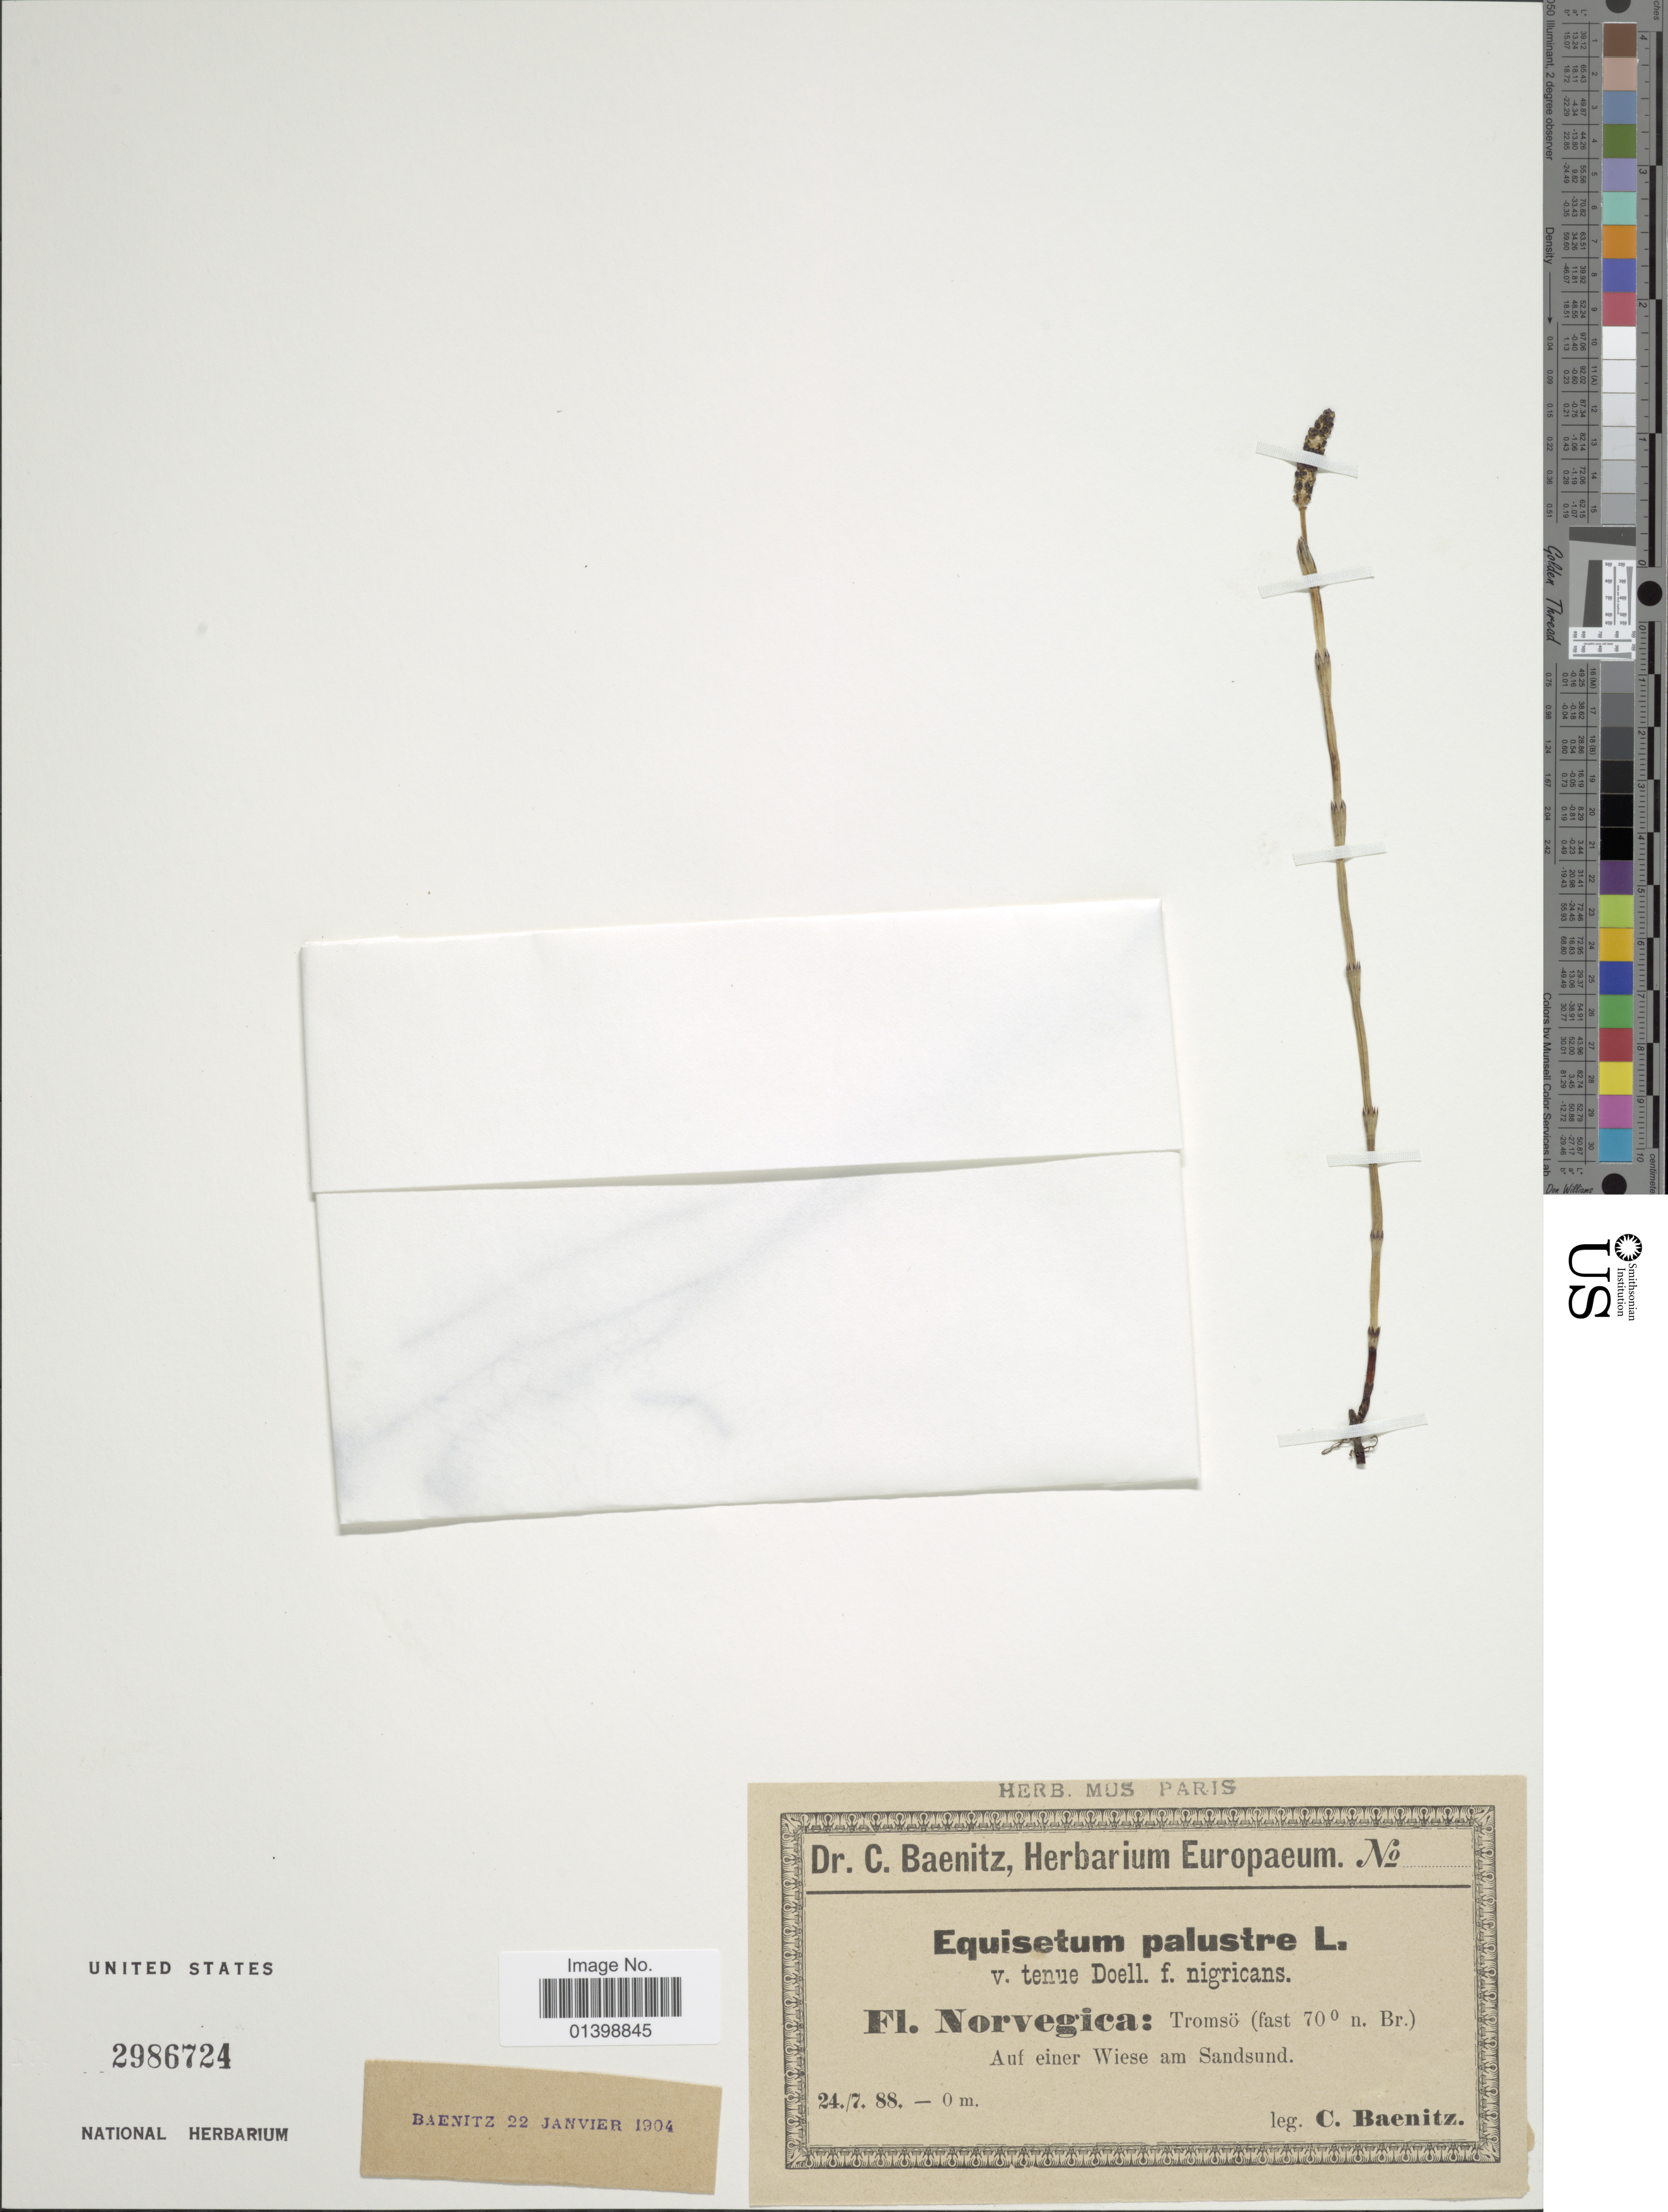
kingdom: Plantae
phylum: Tracheophyta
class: Polypodiopsida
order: Equisetales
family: Equisetaceae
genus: Equisetum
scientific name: Equisetum palustre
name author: L.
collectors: C. G. Baenitz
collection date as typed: Transcribed d/m/y: 24/7/88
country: Norway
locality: Tromsö, Auf einer Wiese am Sandsund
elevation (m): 0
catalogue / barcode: US 2986724